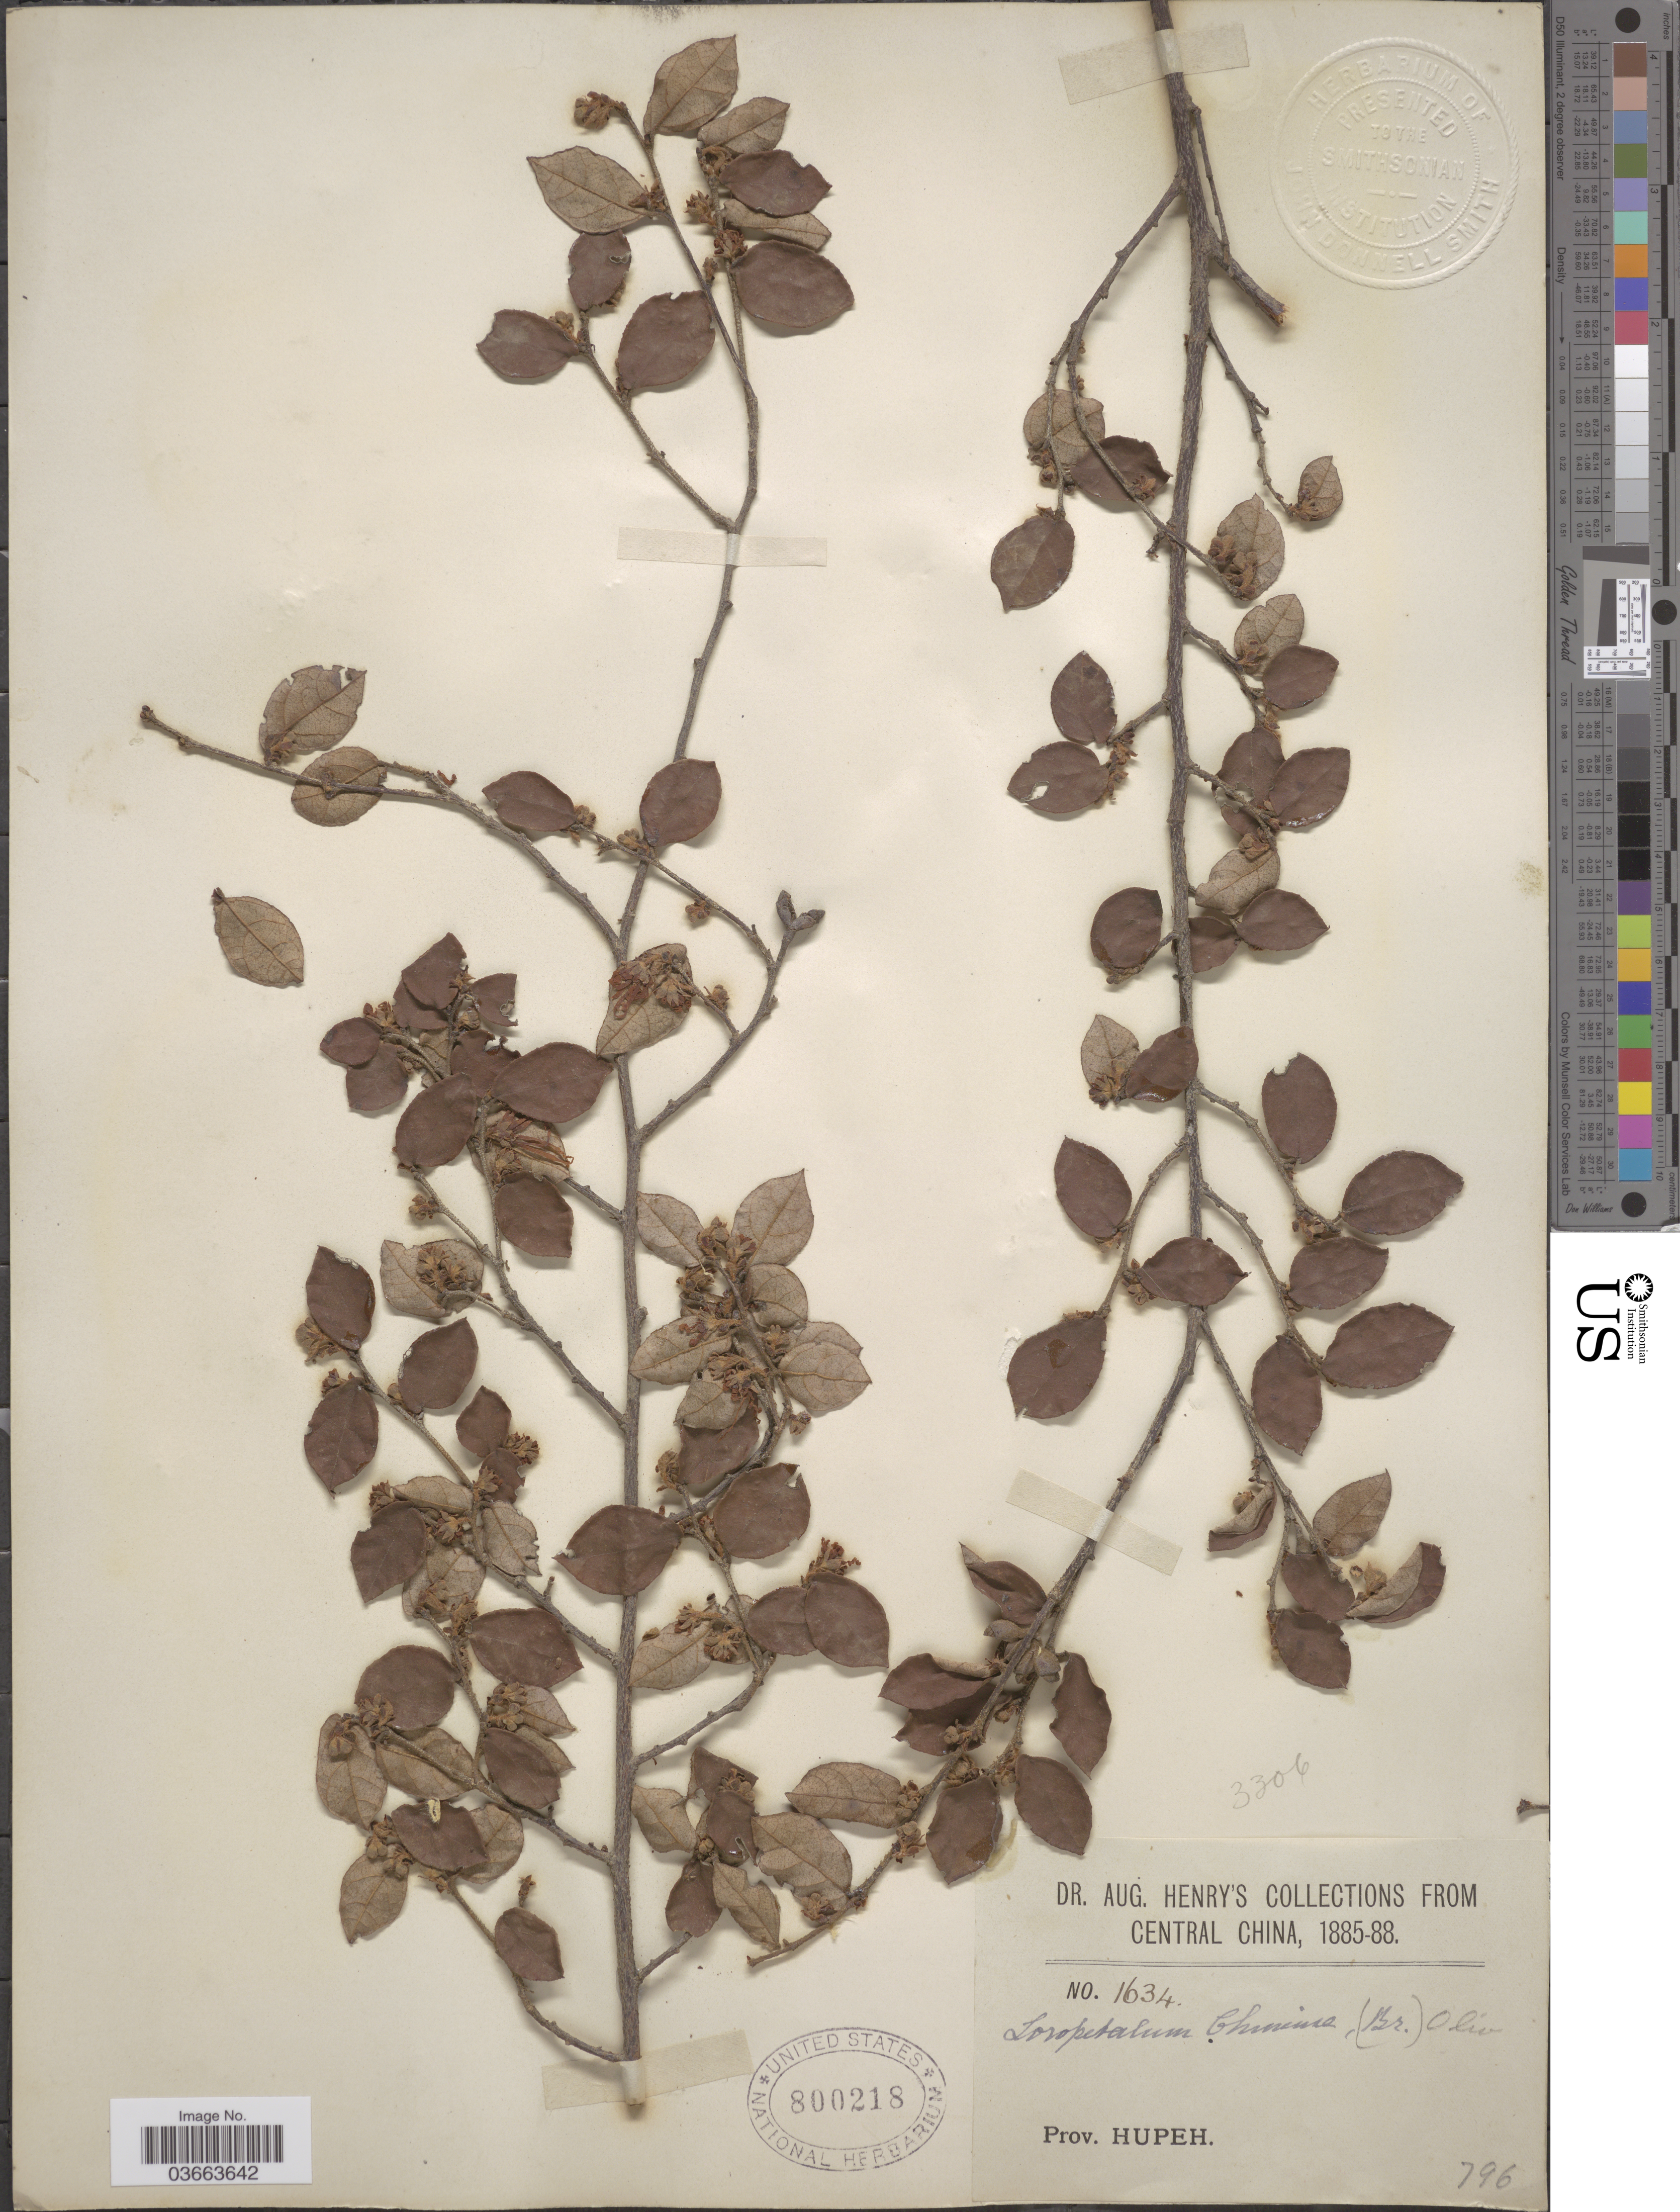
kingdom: Plantae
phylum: Tracheophyta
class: Magnoliopsida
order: Saxifragales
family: Hamamelidaceae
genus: Loropetalum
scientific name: Loropetalum chinense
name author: (R. Br.) Oliv.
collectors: A. Henry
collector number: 1634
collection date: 1885/1888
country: China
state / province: Hubei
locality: Central China. Prov. Hupeh.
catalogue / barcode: US 800218